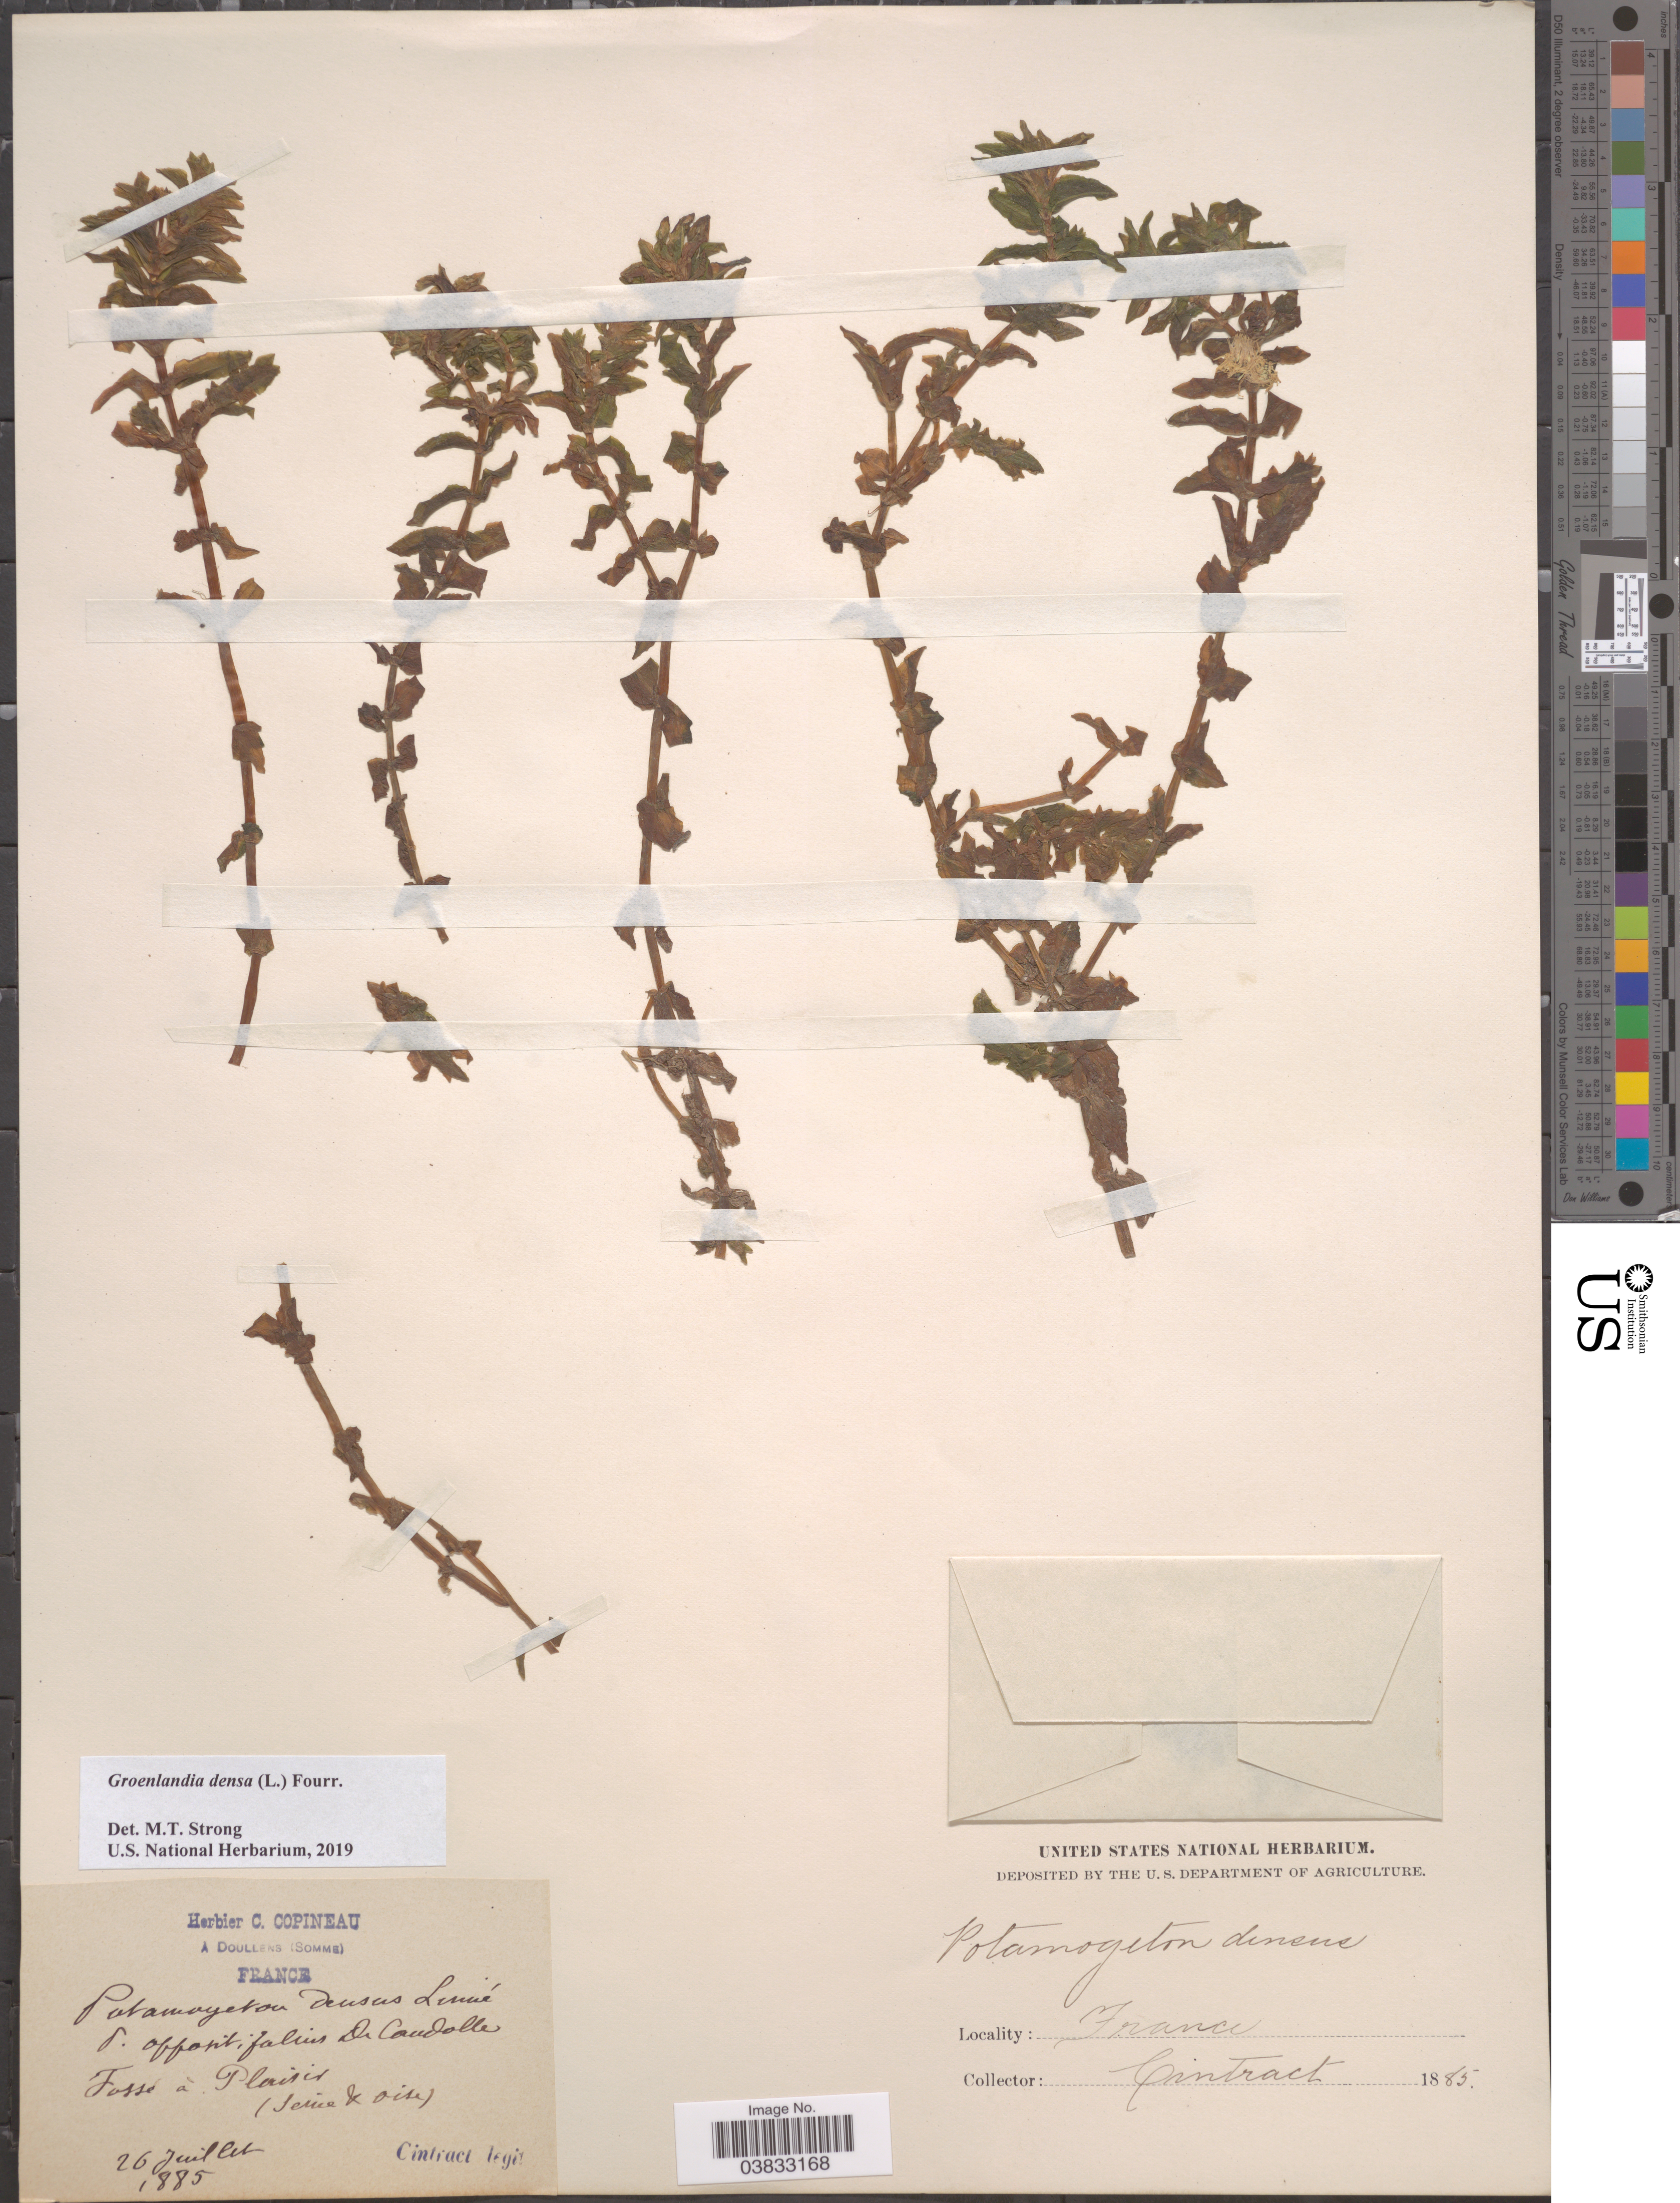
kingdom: Plantae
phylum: Tracheophyta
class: Liliopsida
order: Alismatales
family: Potamogetonaceae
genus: Groenlandia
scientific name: Groenlandia densa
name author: Fourr.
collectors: Cintract, --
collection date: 1885-07-26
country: France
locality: Fosse á Palisier (Seine & Oise).